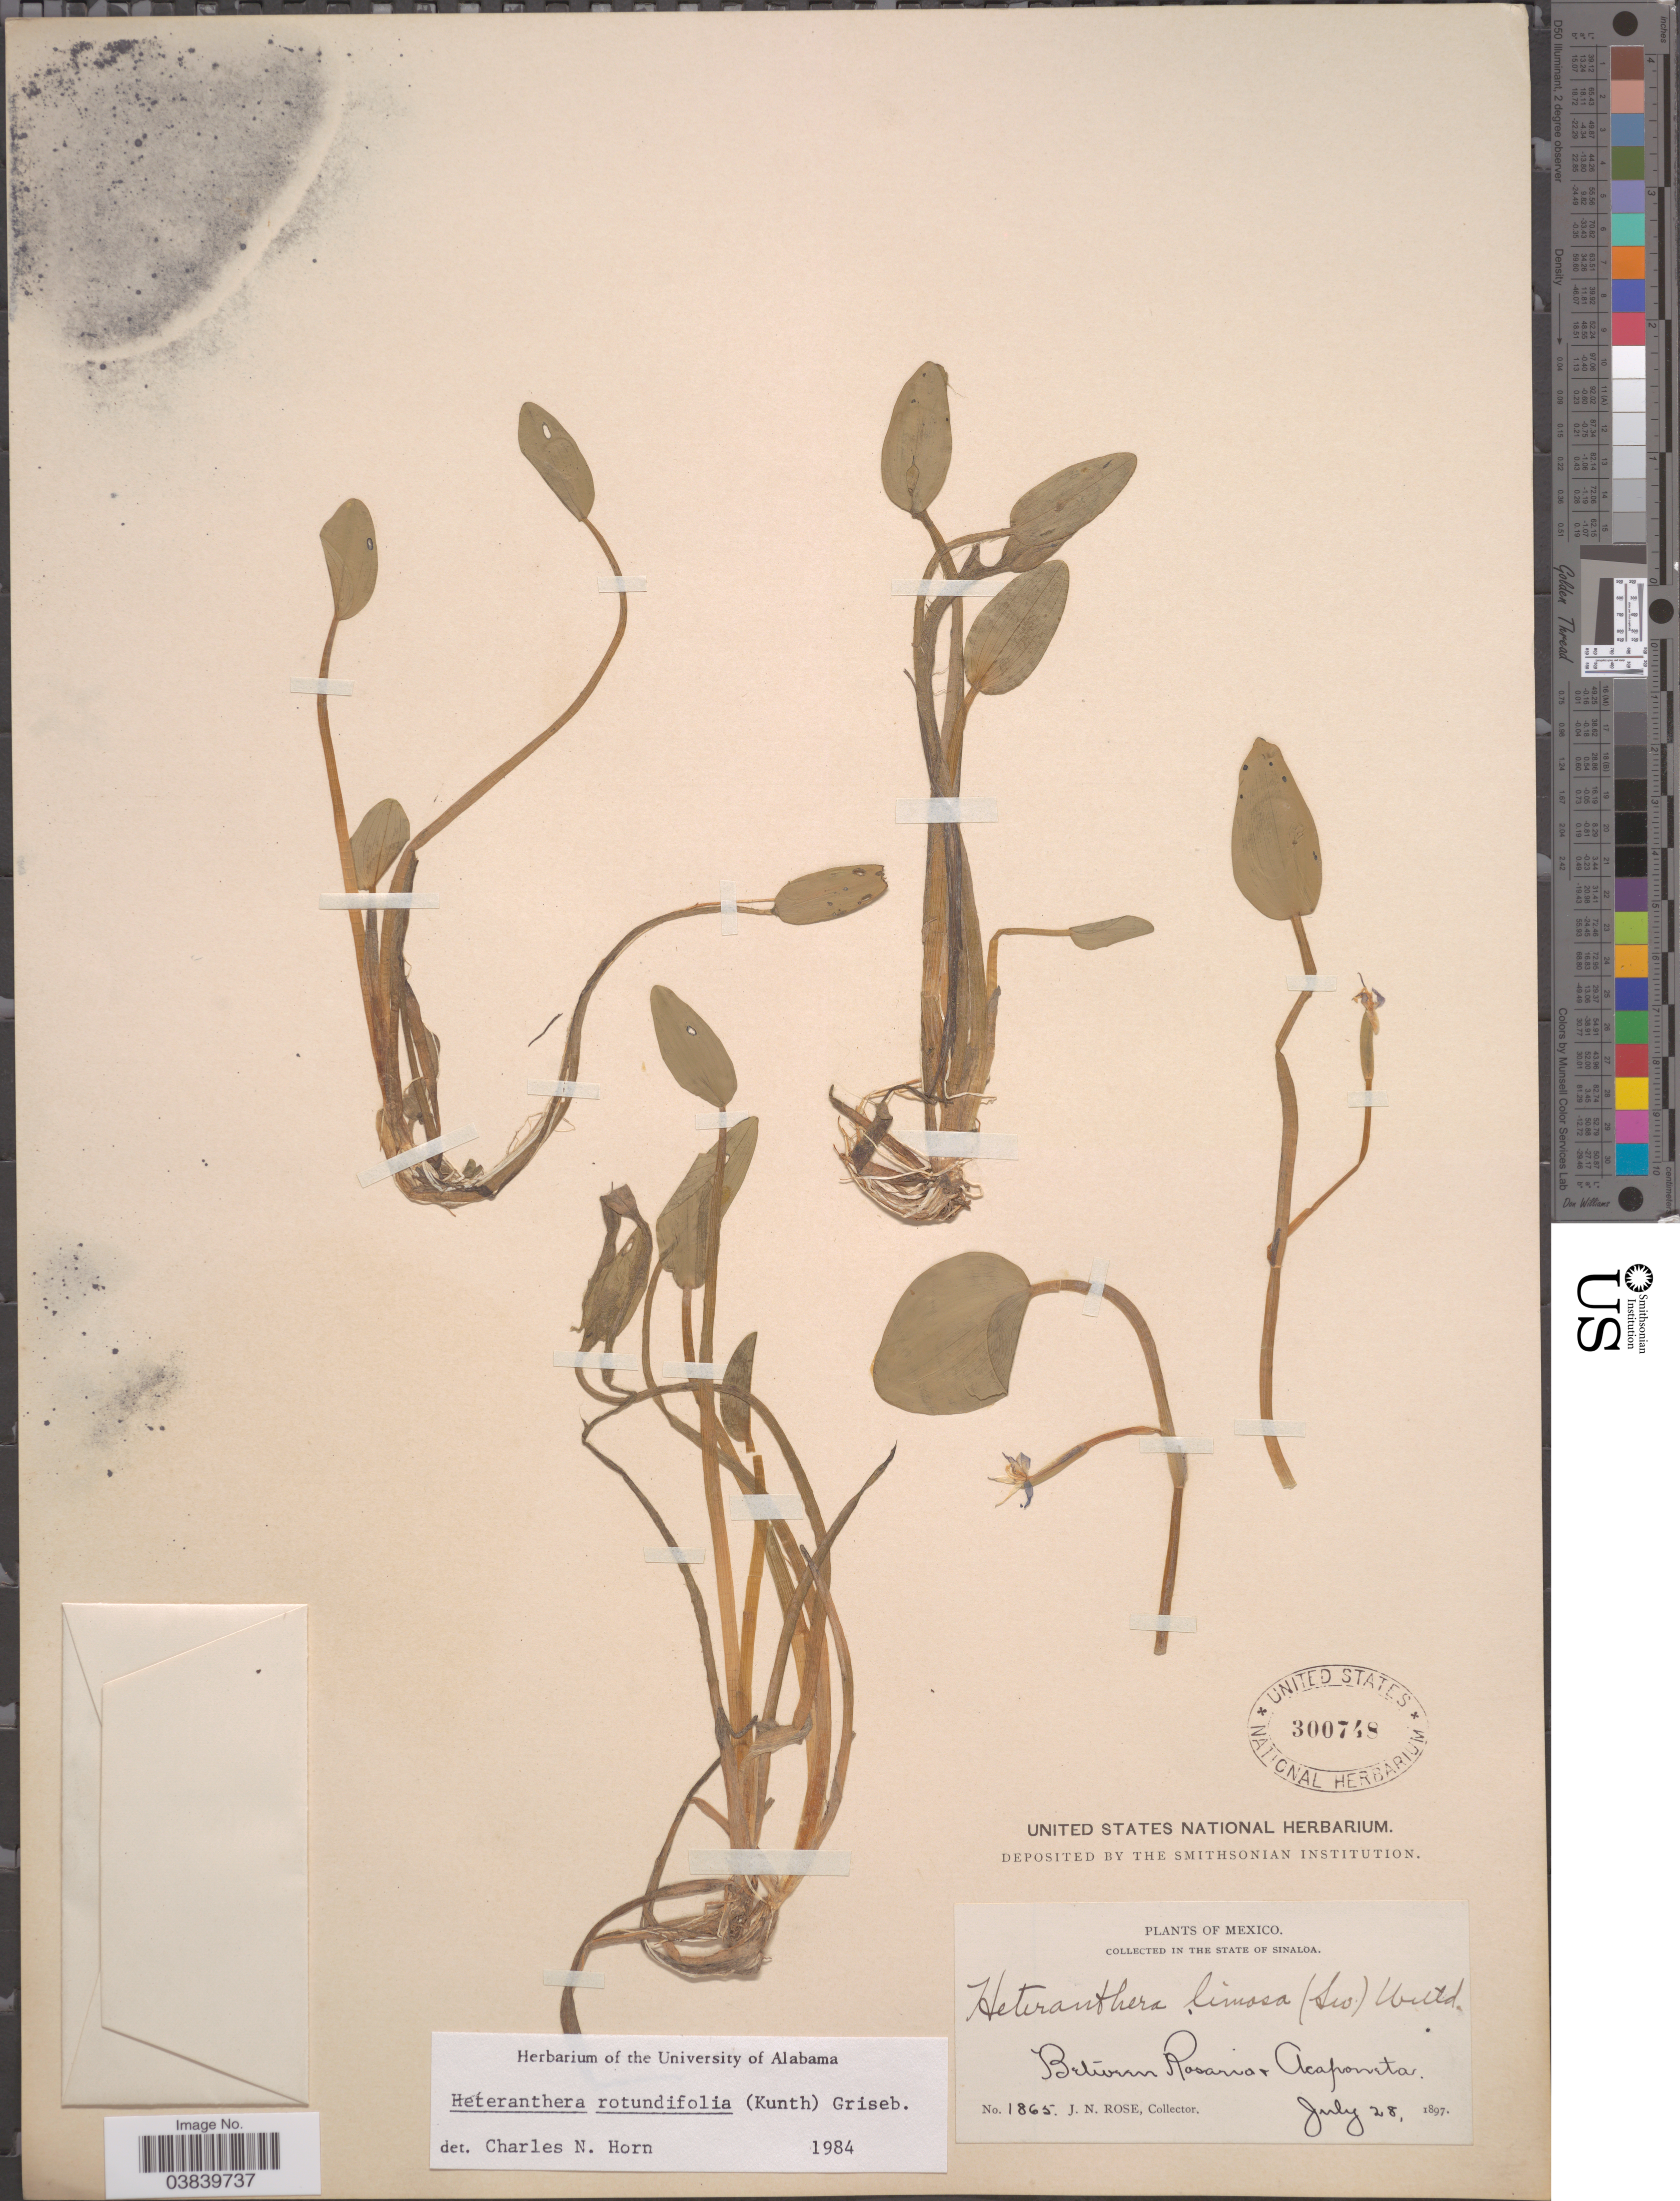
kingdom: Plantae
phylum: Tracheophyta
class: Liliopsida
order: Commelinales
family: Pontederiaceae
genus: Heteranthera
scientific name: Heteranthera rotundifolia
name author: (Kunth) Griseb.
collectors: J. N. Rose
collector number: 1865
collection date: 1897-07-28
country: Mexico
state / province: Sinaloa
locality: Between Rosario + Acaponeta.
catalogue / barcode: US 300748